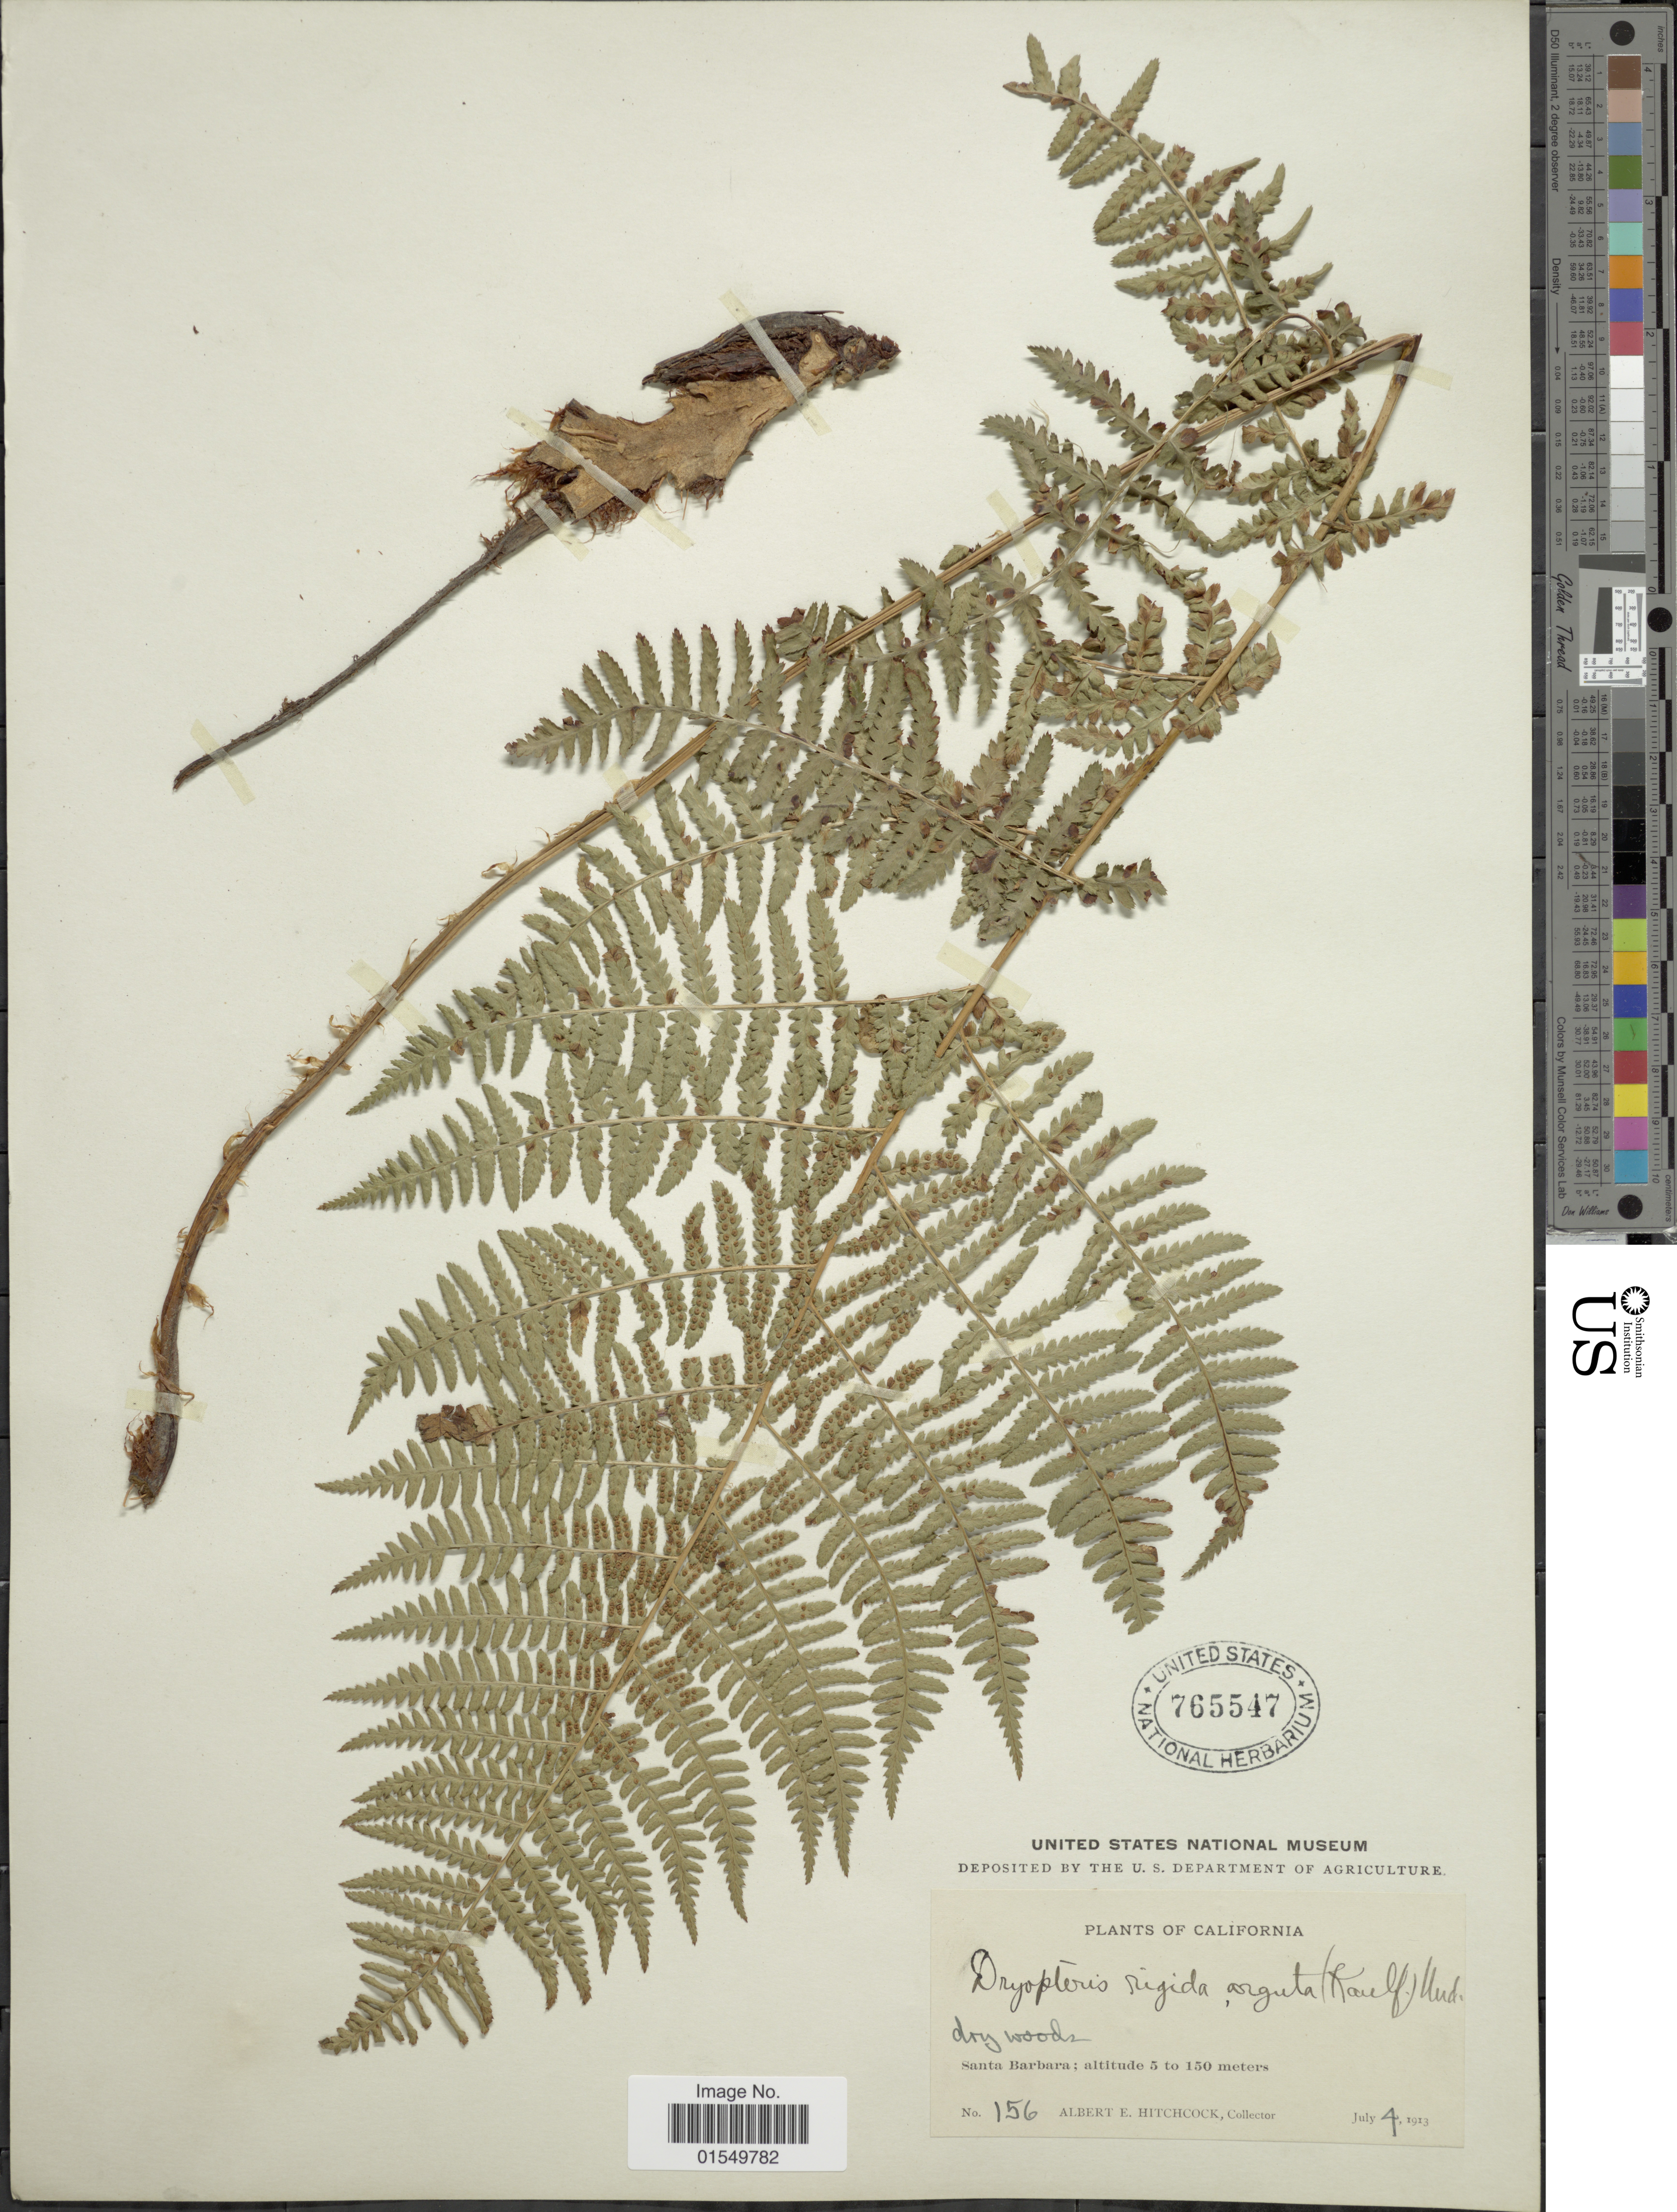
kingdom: Plantae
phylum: Tracheophyta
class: Polypodiopsida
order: Polypodiales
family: Dryopteridaceae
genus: Dryopteris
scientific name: Dryopteris arguta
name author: (Kaulf.) Maxon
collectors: A. Hitchcock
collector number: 156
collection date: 1913-07-04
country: United States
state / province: California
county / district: Santa Barbara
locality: Santa Barbara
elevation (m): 5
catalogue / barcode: US 765547